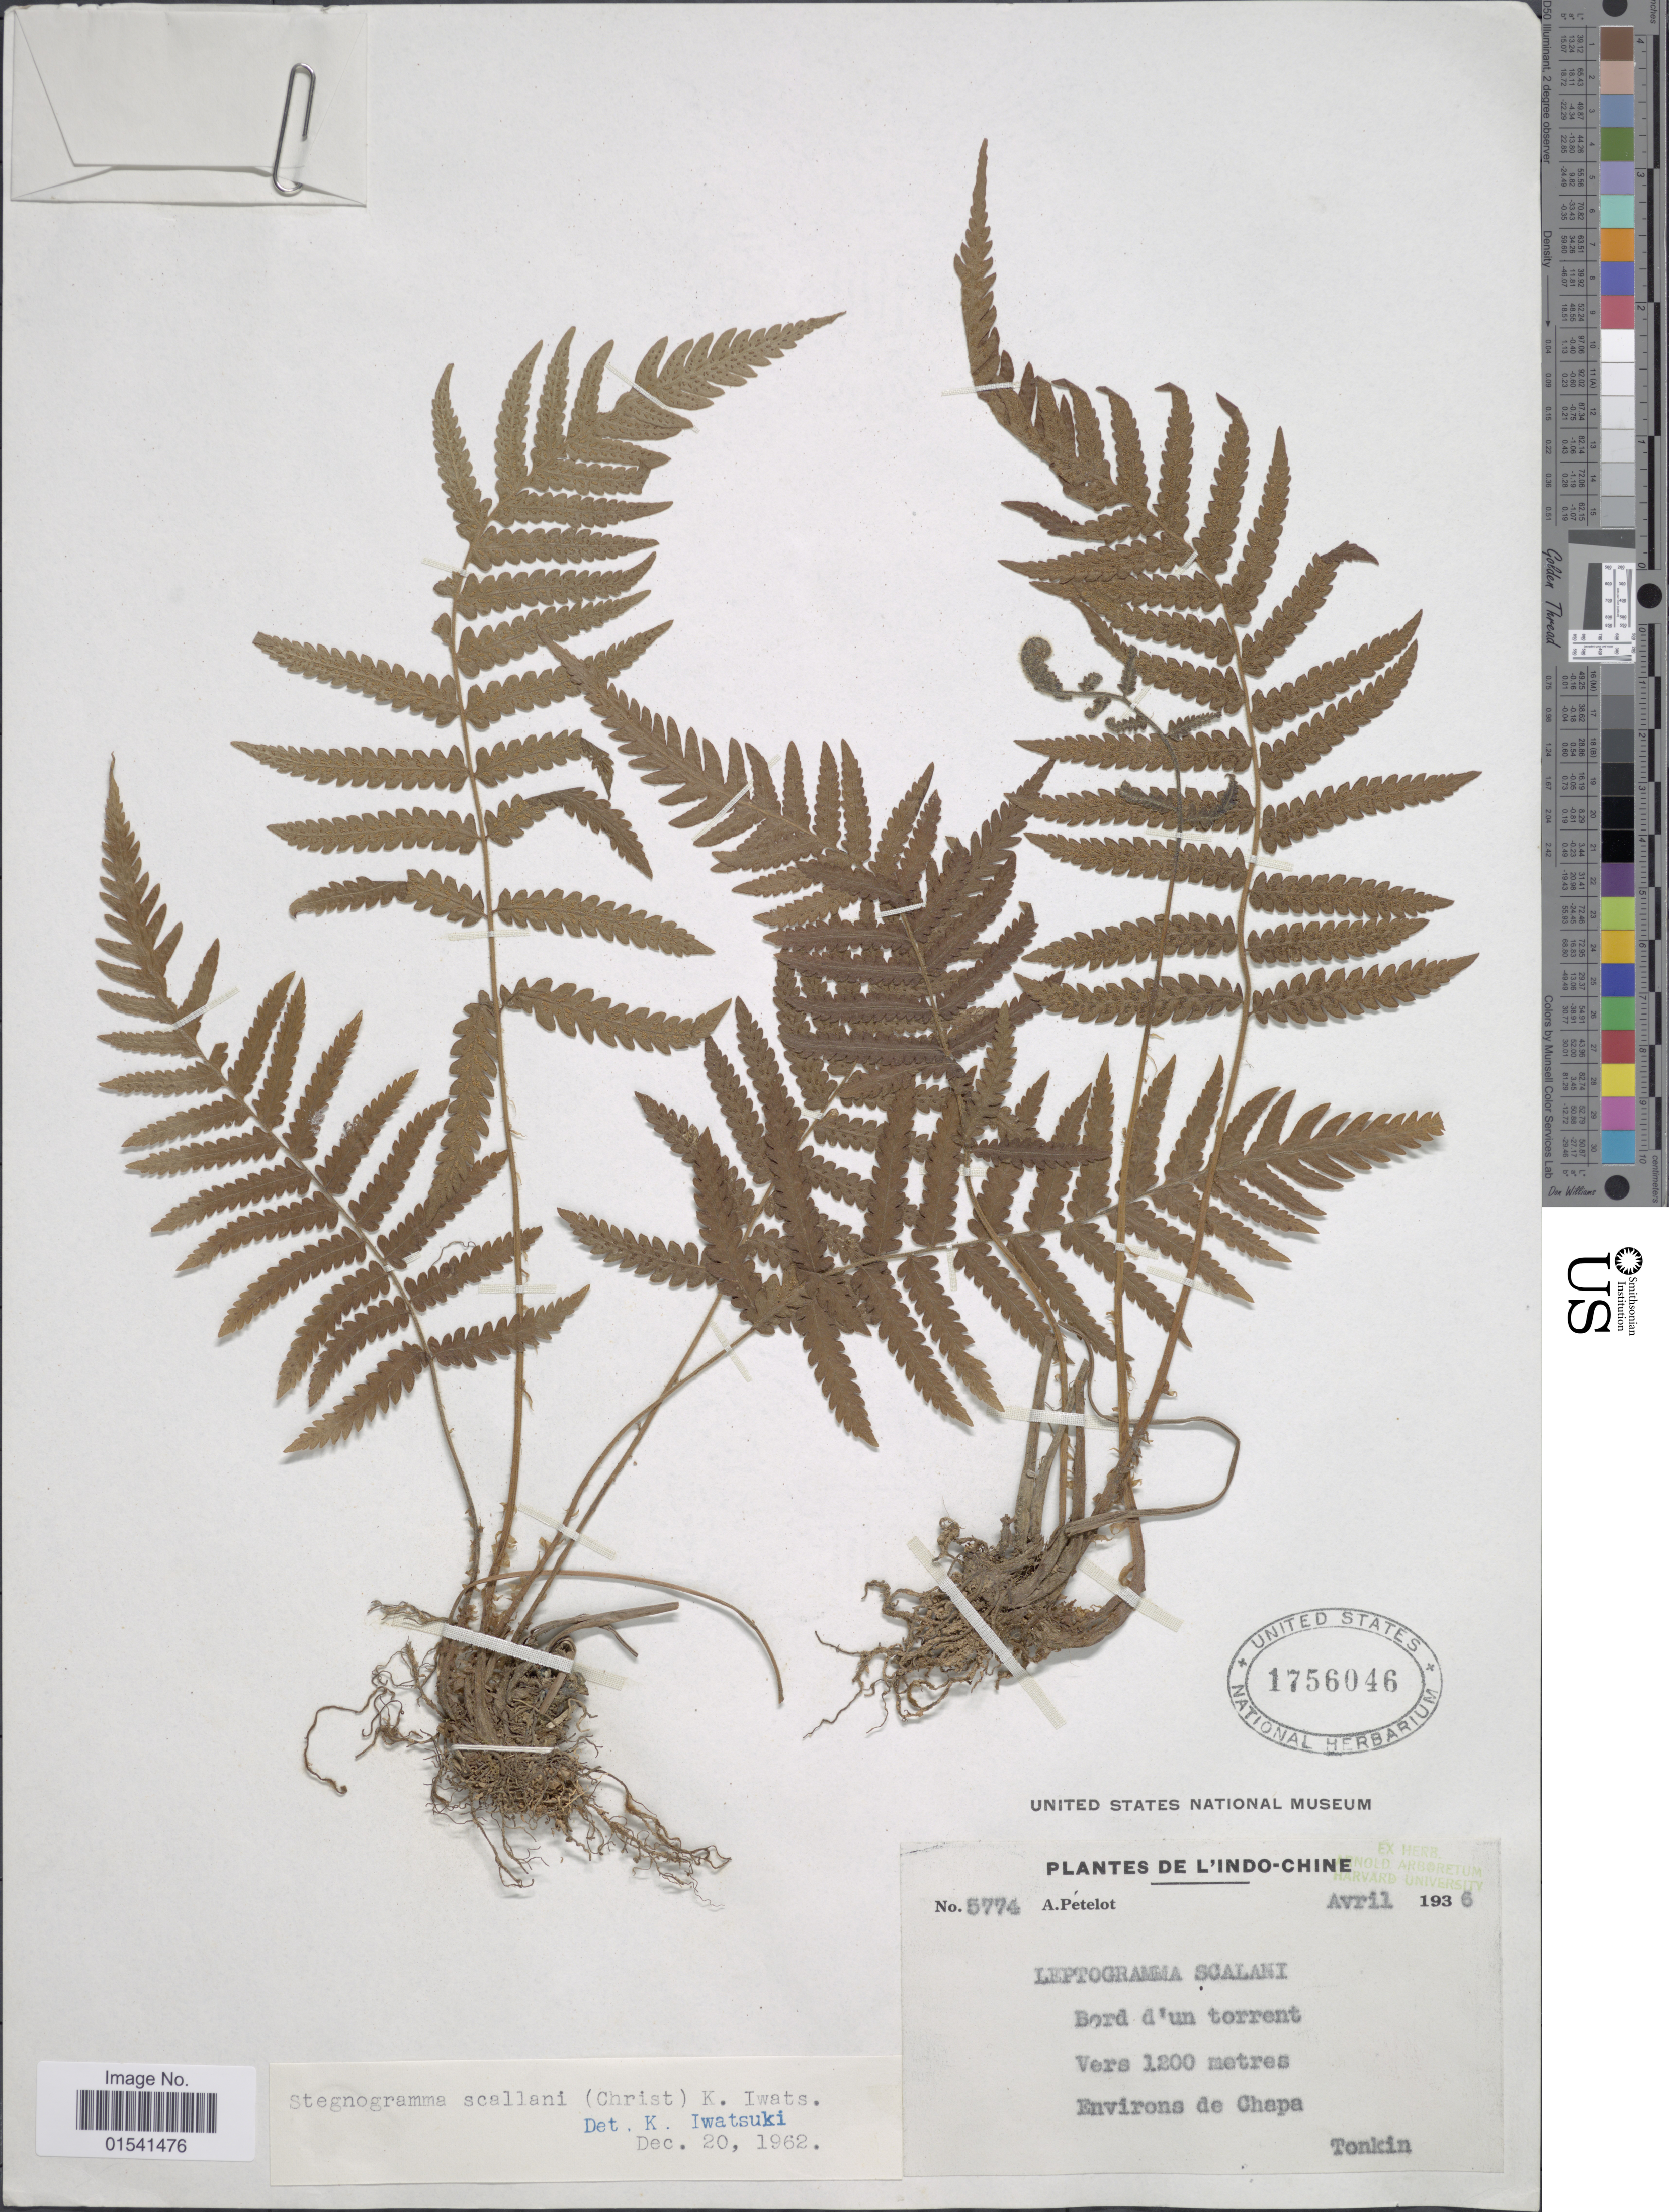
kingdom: Plantae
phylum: Tracheophyta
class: Polypodiopsida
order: Polypodiales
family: Thelypteridaceae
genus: Stegnogramma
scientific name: Stegnogramma scallanii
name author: (Christ) K. Iwats.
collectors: A. Petelot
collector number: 5774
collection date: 1936-04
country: Vietnam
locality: L'Indo-Chine, Bord d'un torrent, Environs de Chapa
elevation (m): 1200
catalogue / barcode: US 1756046